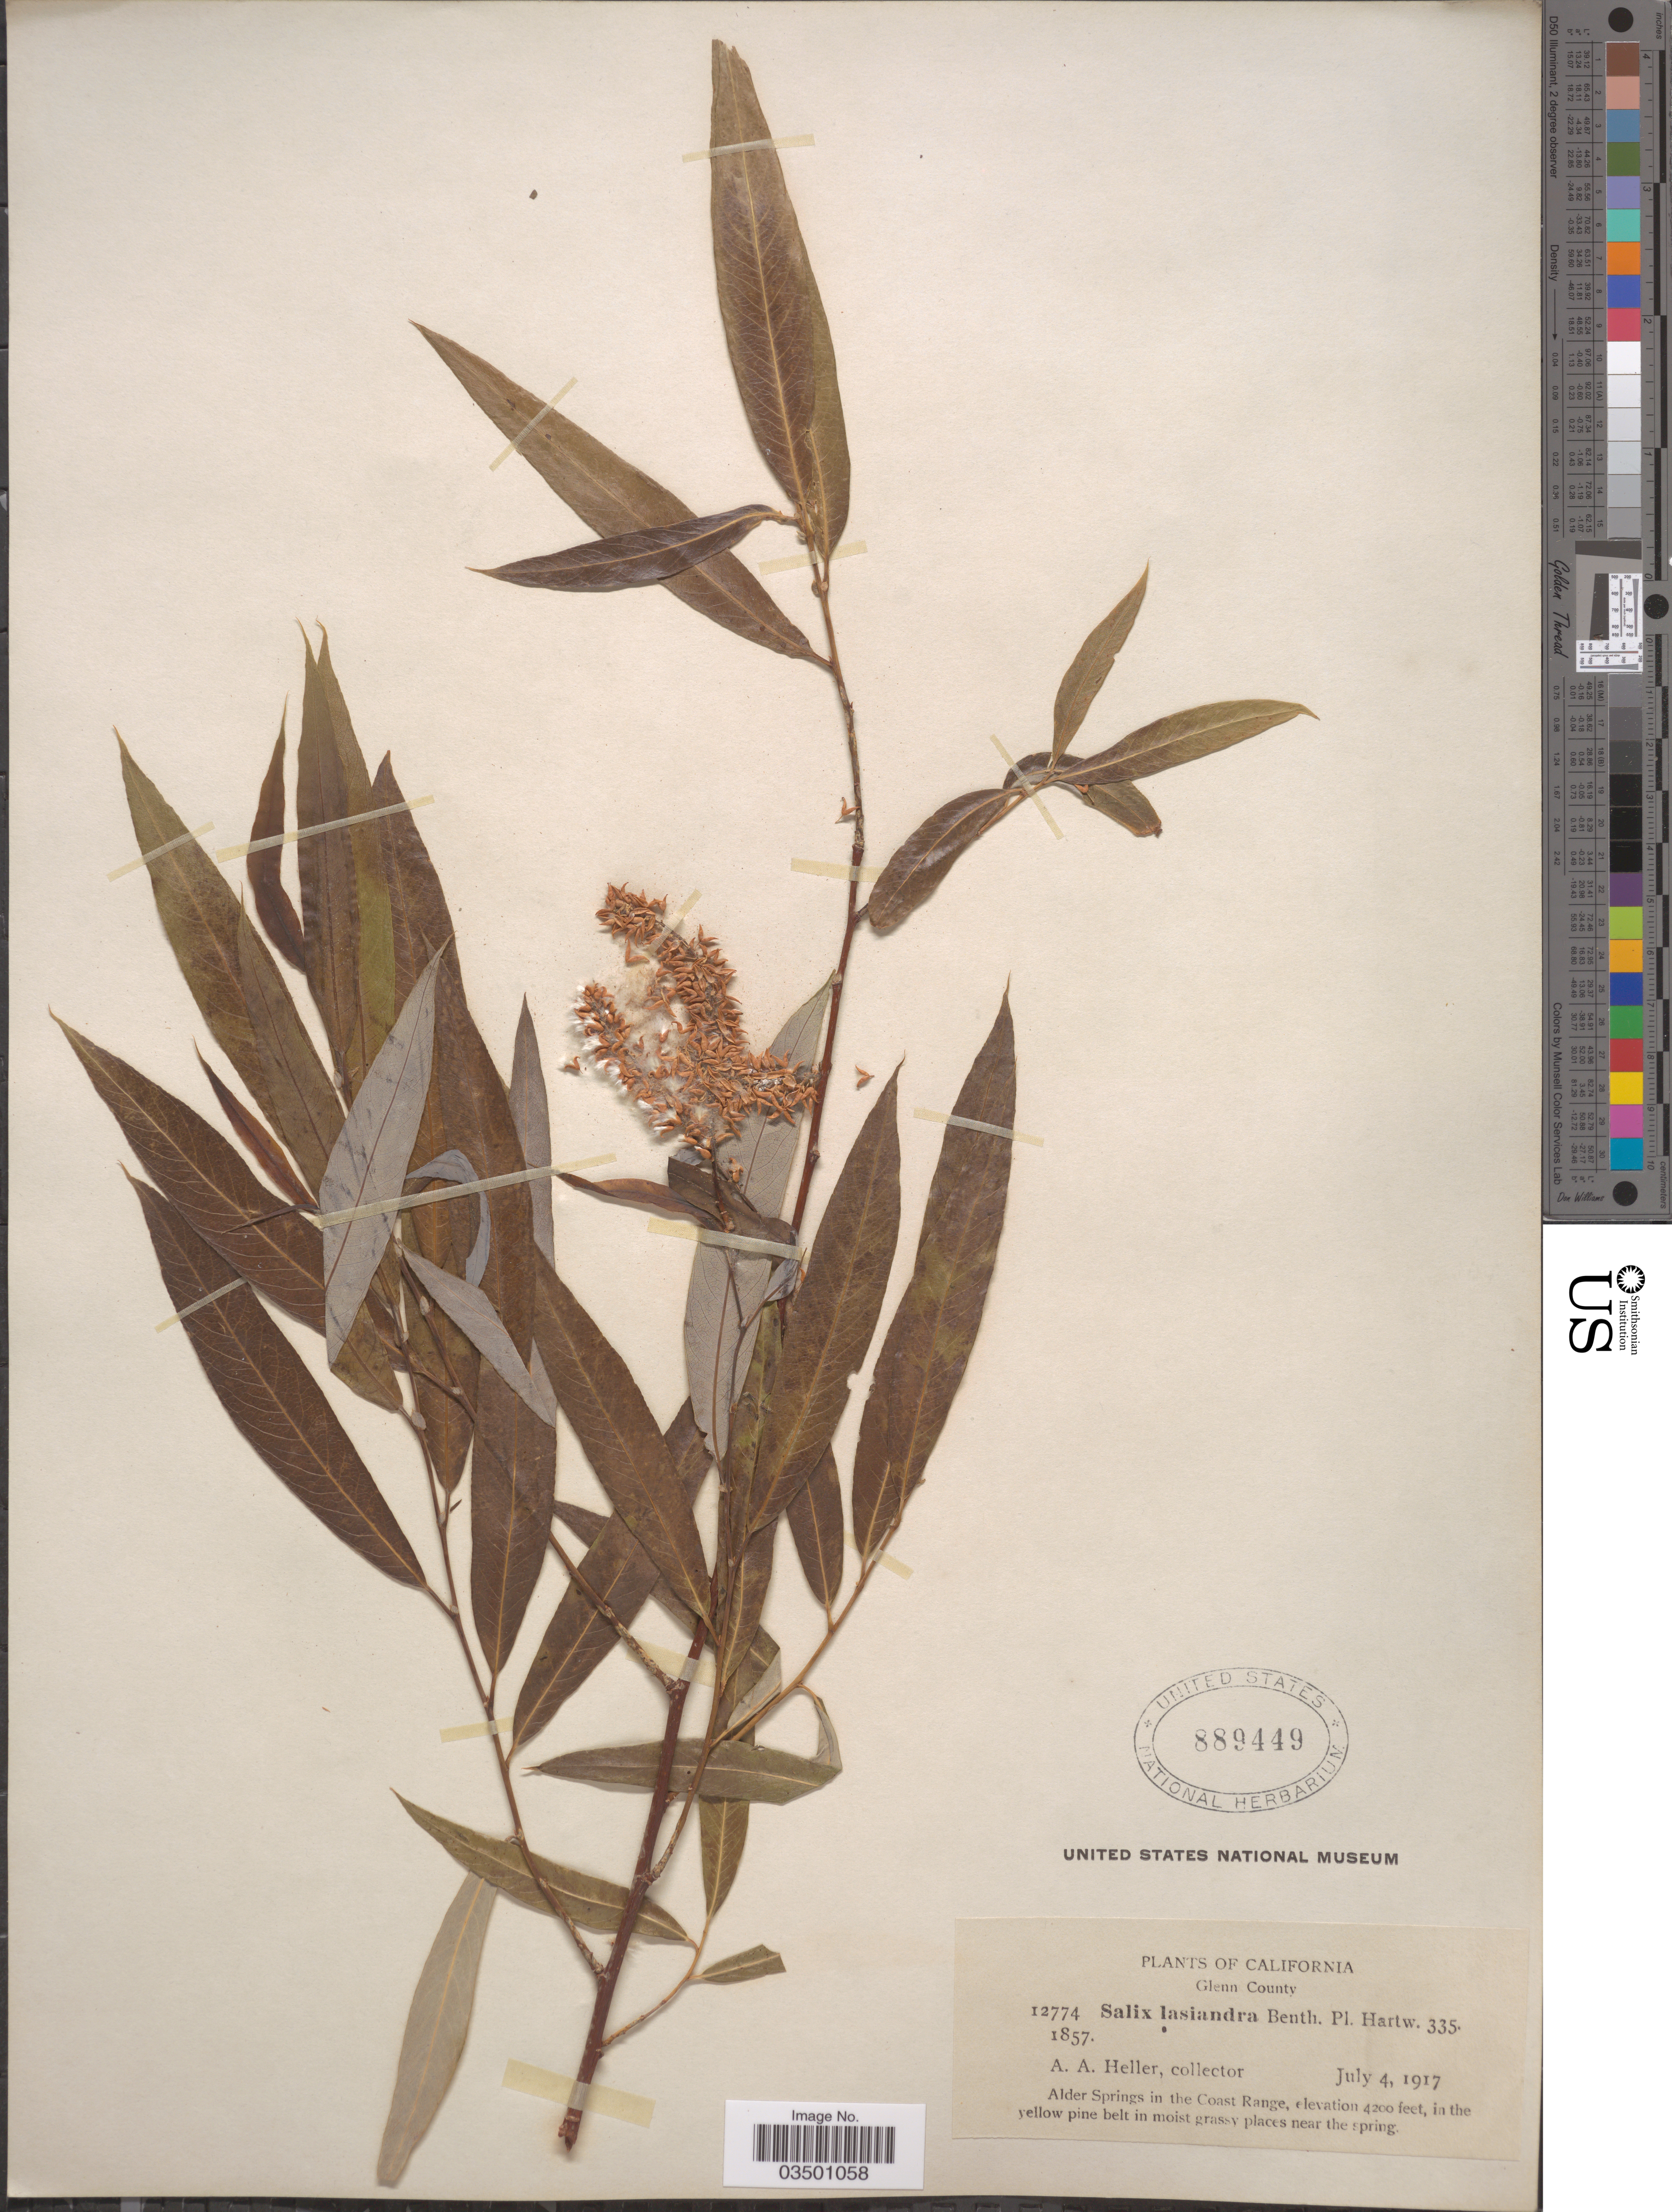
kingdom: Plantae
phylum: Tracheophyta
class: Magnoliopsida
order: Malpighiales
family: Salicaceae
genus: Salix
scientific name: Salix lasiandra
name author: Benth.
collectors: A. A. Heller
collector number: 12774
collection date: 1917-07-04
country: United States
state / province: California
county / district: Glenn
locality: Glenn County. Alder Springs in the Coast Range.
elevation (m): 1280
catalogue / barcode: US 889449